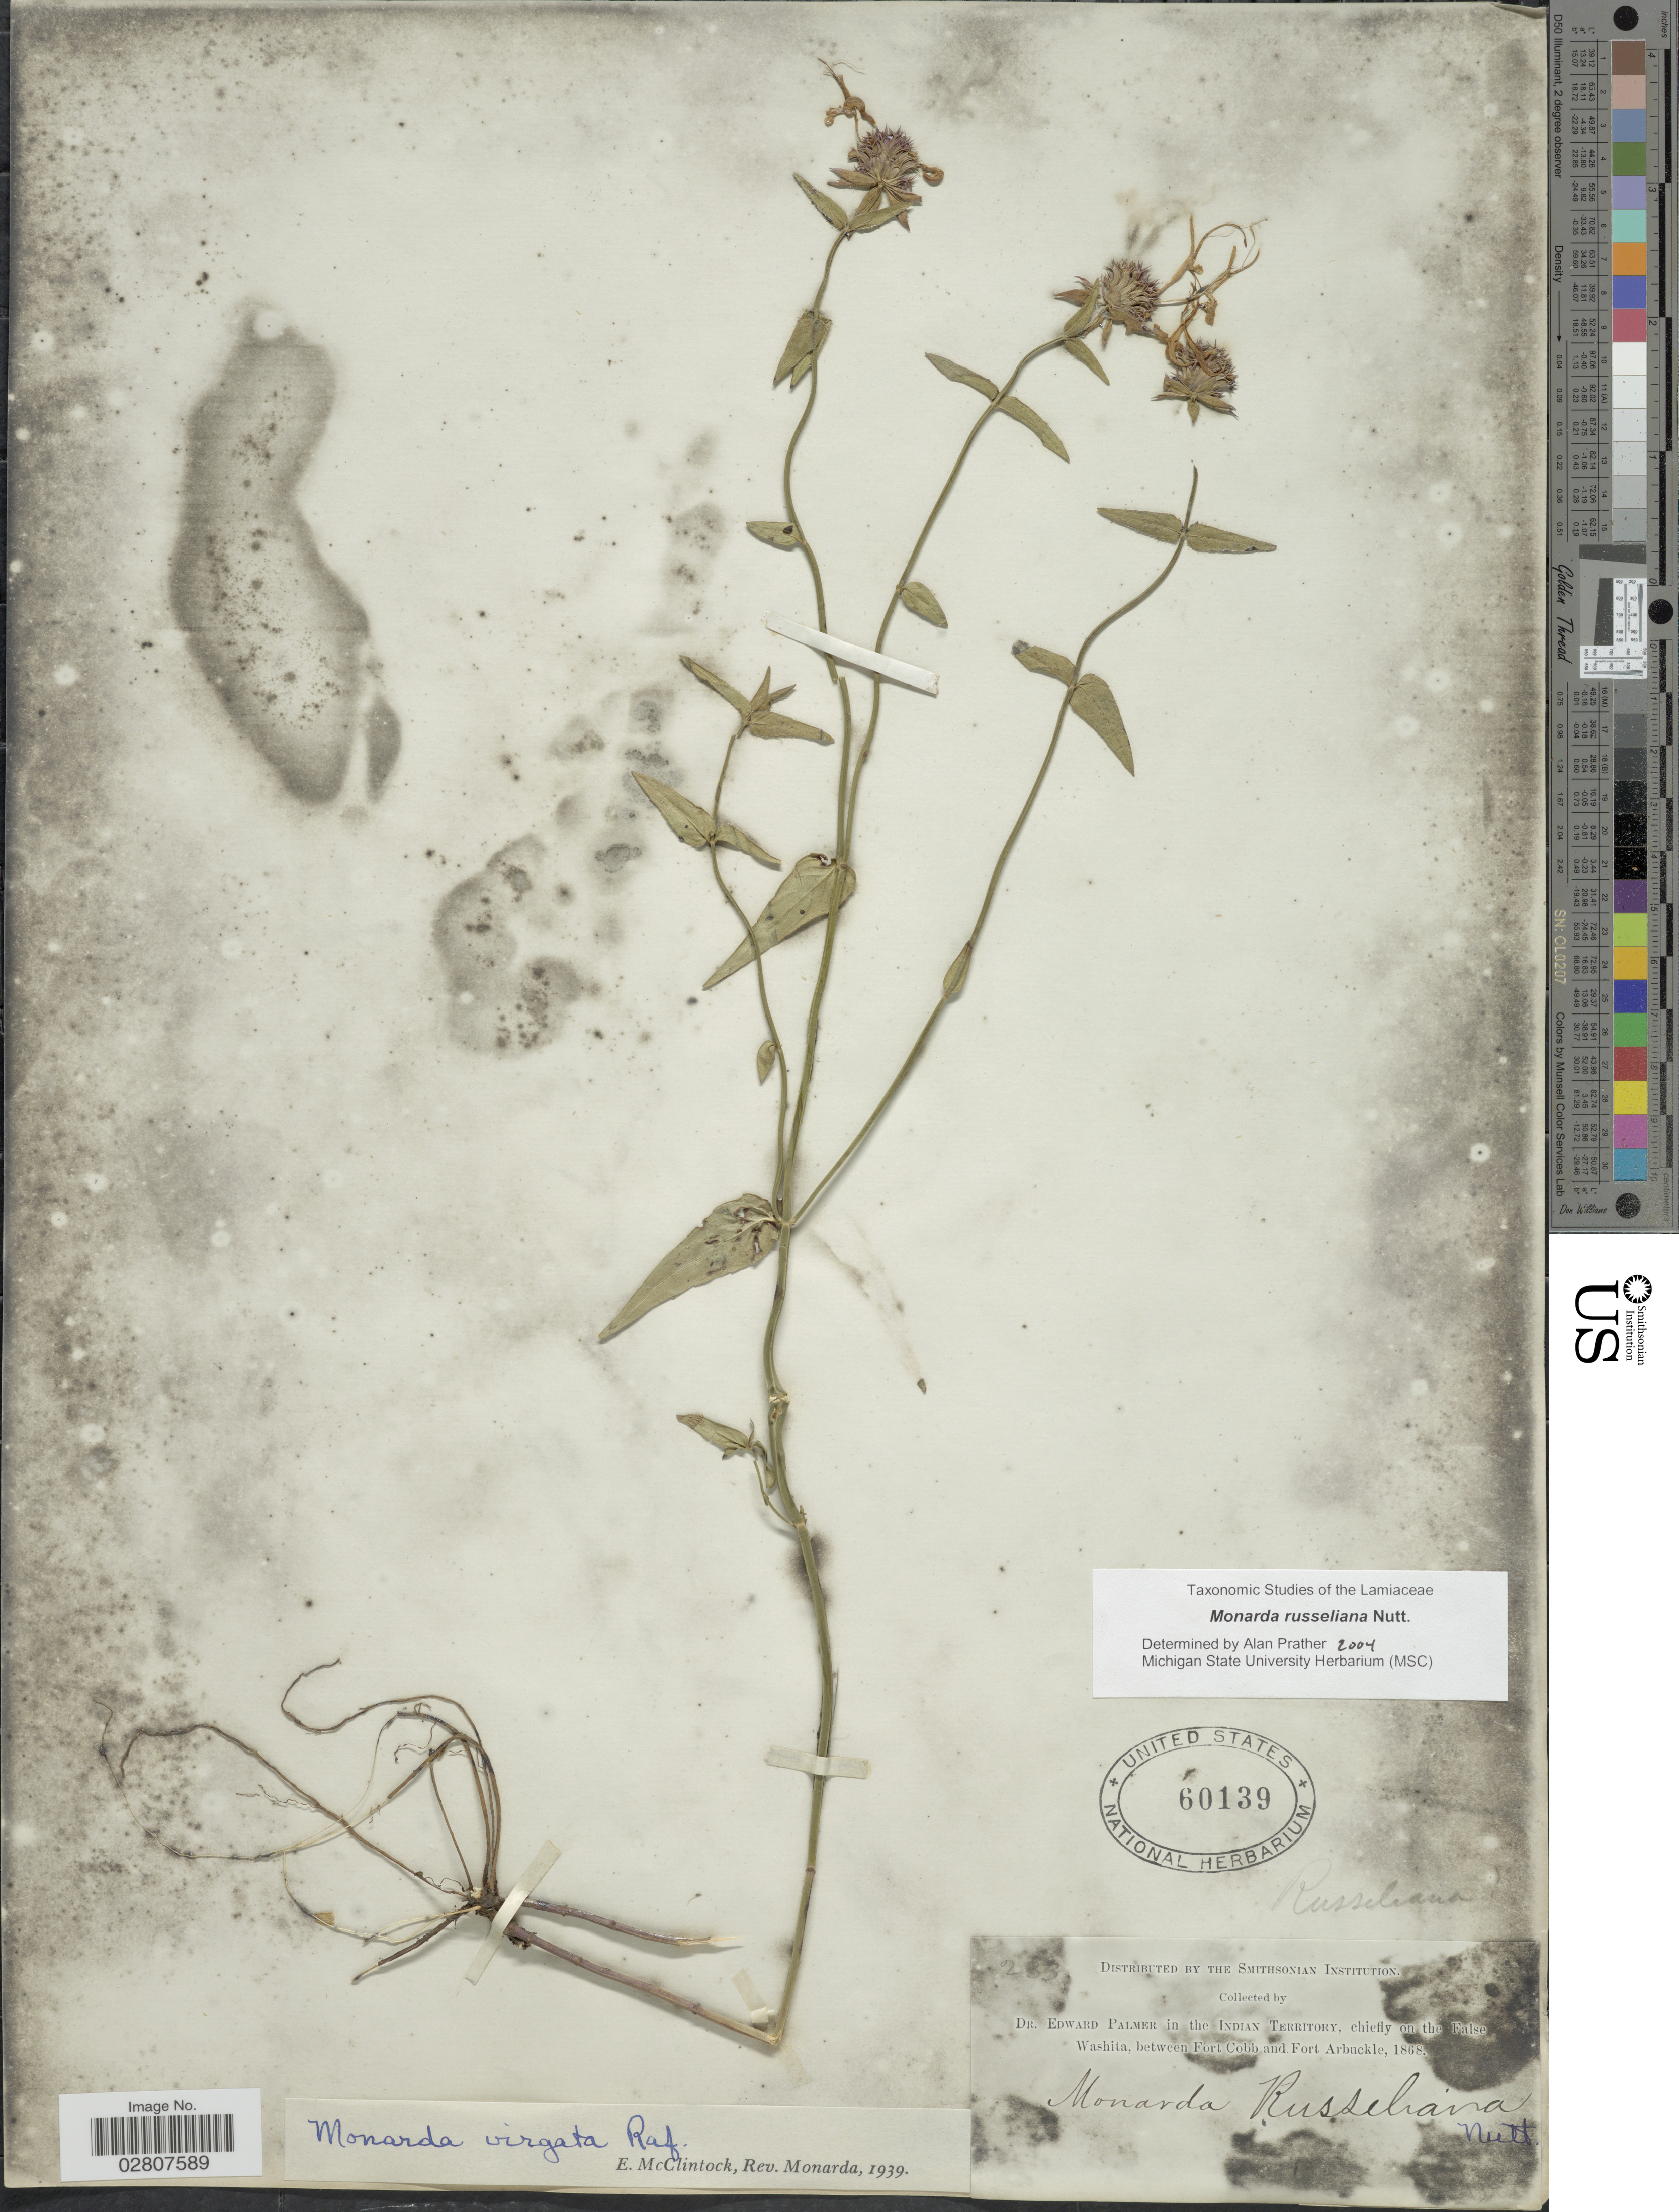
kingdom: Plantae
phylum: Tracheophyta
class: Magnoliopsida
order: Lamiales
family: Lamiaceae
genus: Monarda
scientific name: Monarda russeliana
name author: Nutt.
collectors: E. Palmer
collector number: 233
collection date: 1868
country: United States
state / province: Oklahoma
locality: Indian Territory, chiefly on the False Washita, between Fort Cobb and Fort Arbuckle.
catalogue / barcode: US 60139